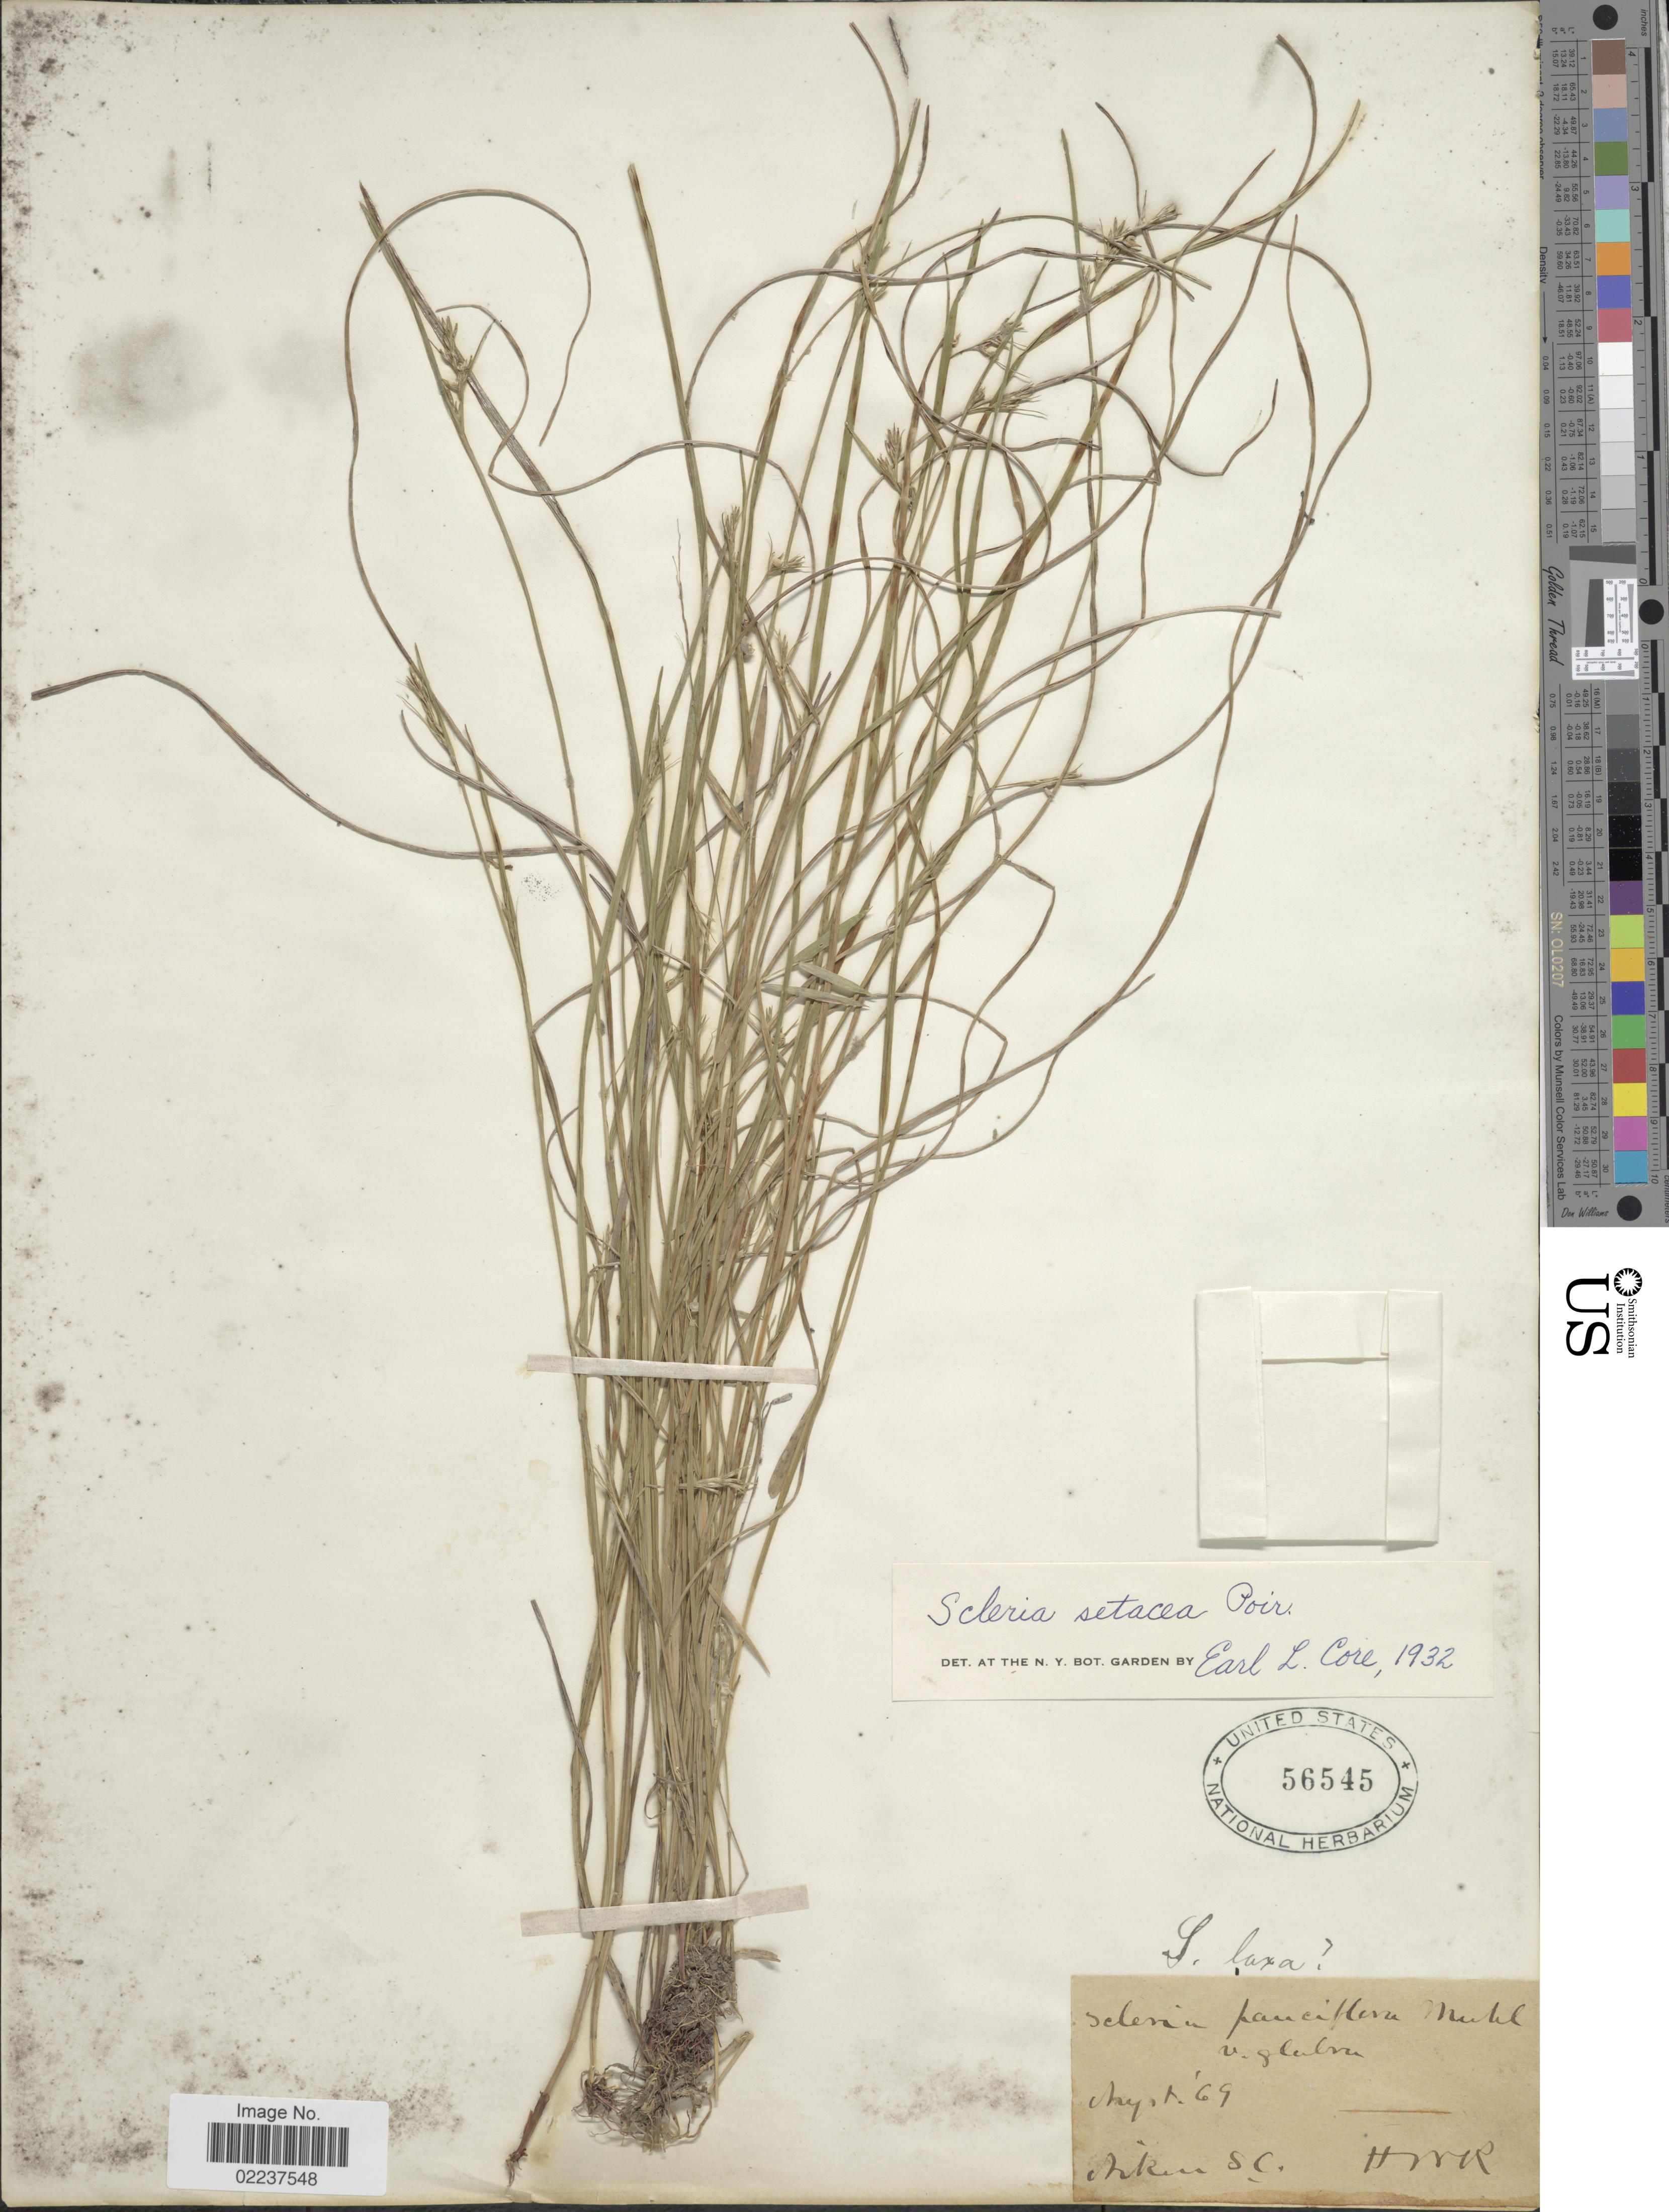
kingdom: Plantae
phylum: Tracheophyta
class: Liliopsida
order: Poales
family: Cyperaceae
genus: Scleria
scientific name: Scleria muehlenbergii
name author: Steud.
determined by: Strong, Mark T., (BOT), Smithsonian Institution - National Museum of Natural History (UNITED STATES)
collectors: H. W. R.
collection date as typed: Transcribed d/m/y: /8/69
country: United States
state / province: South Carolina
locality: Aiken, S.C.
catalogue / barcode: US 56545